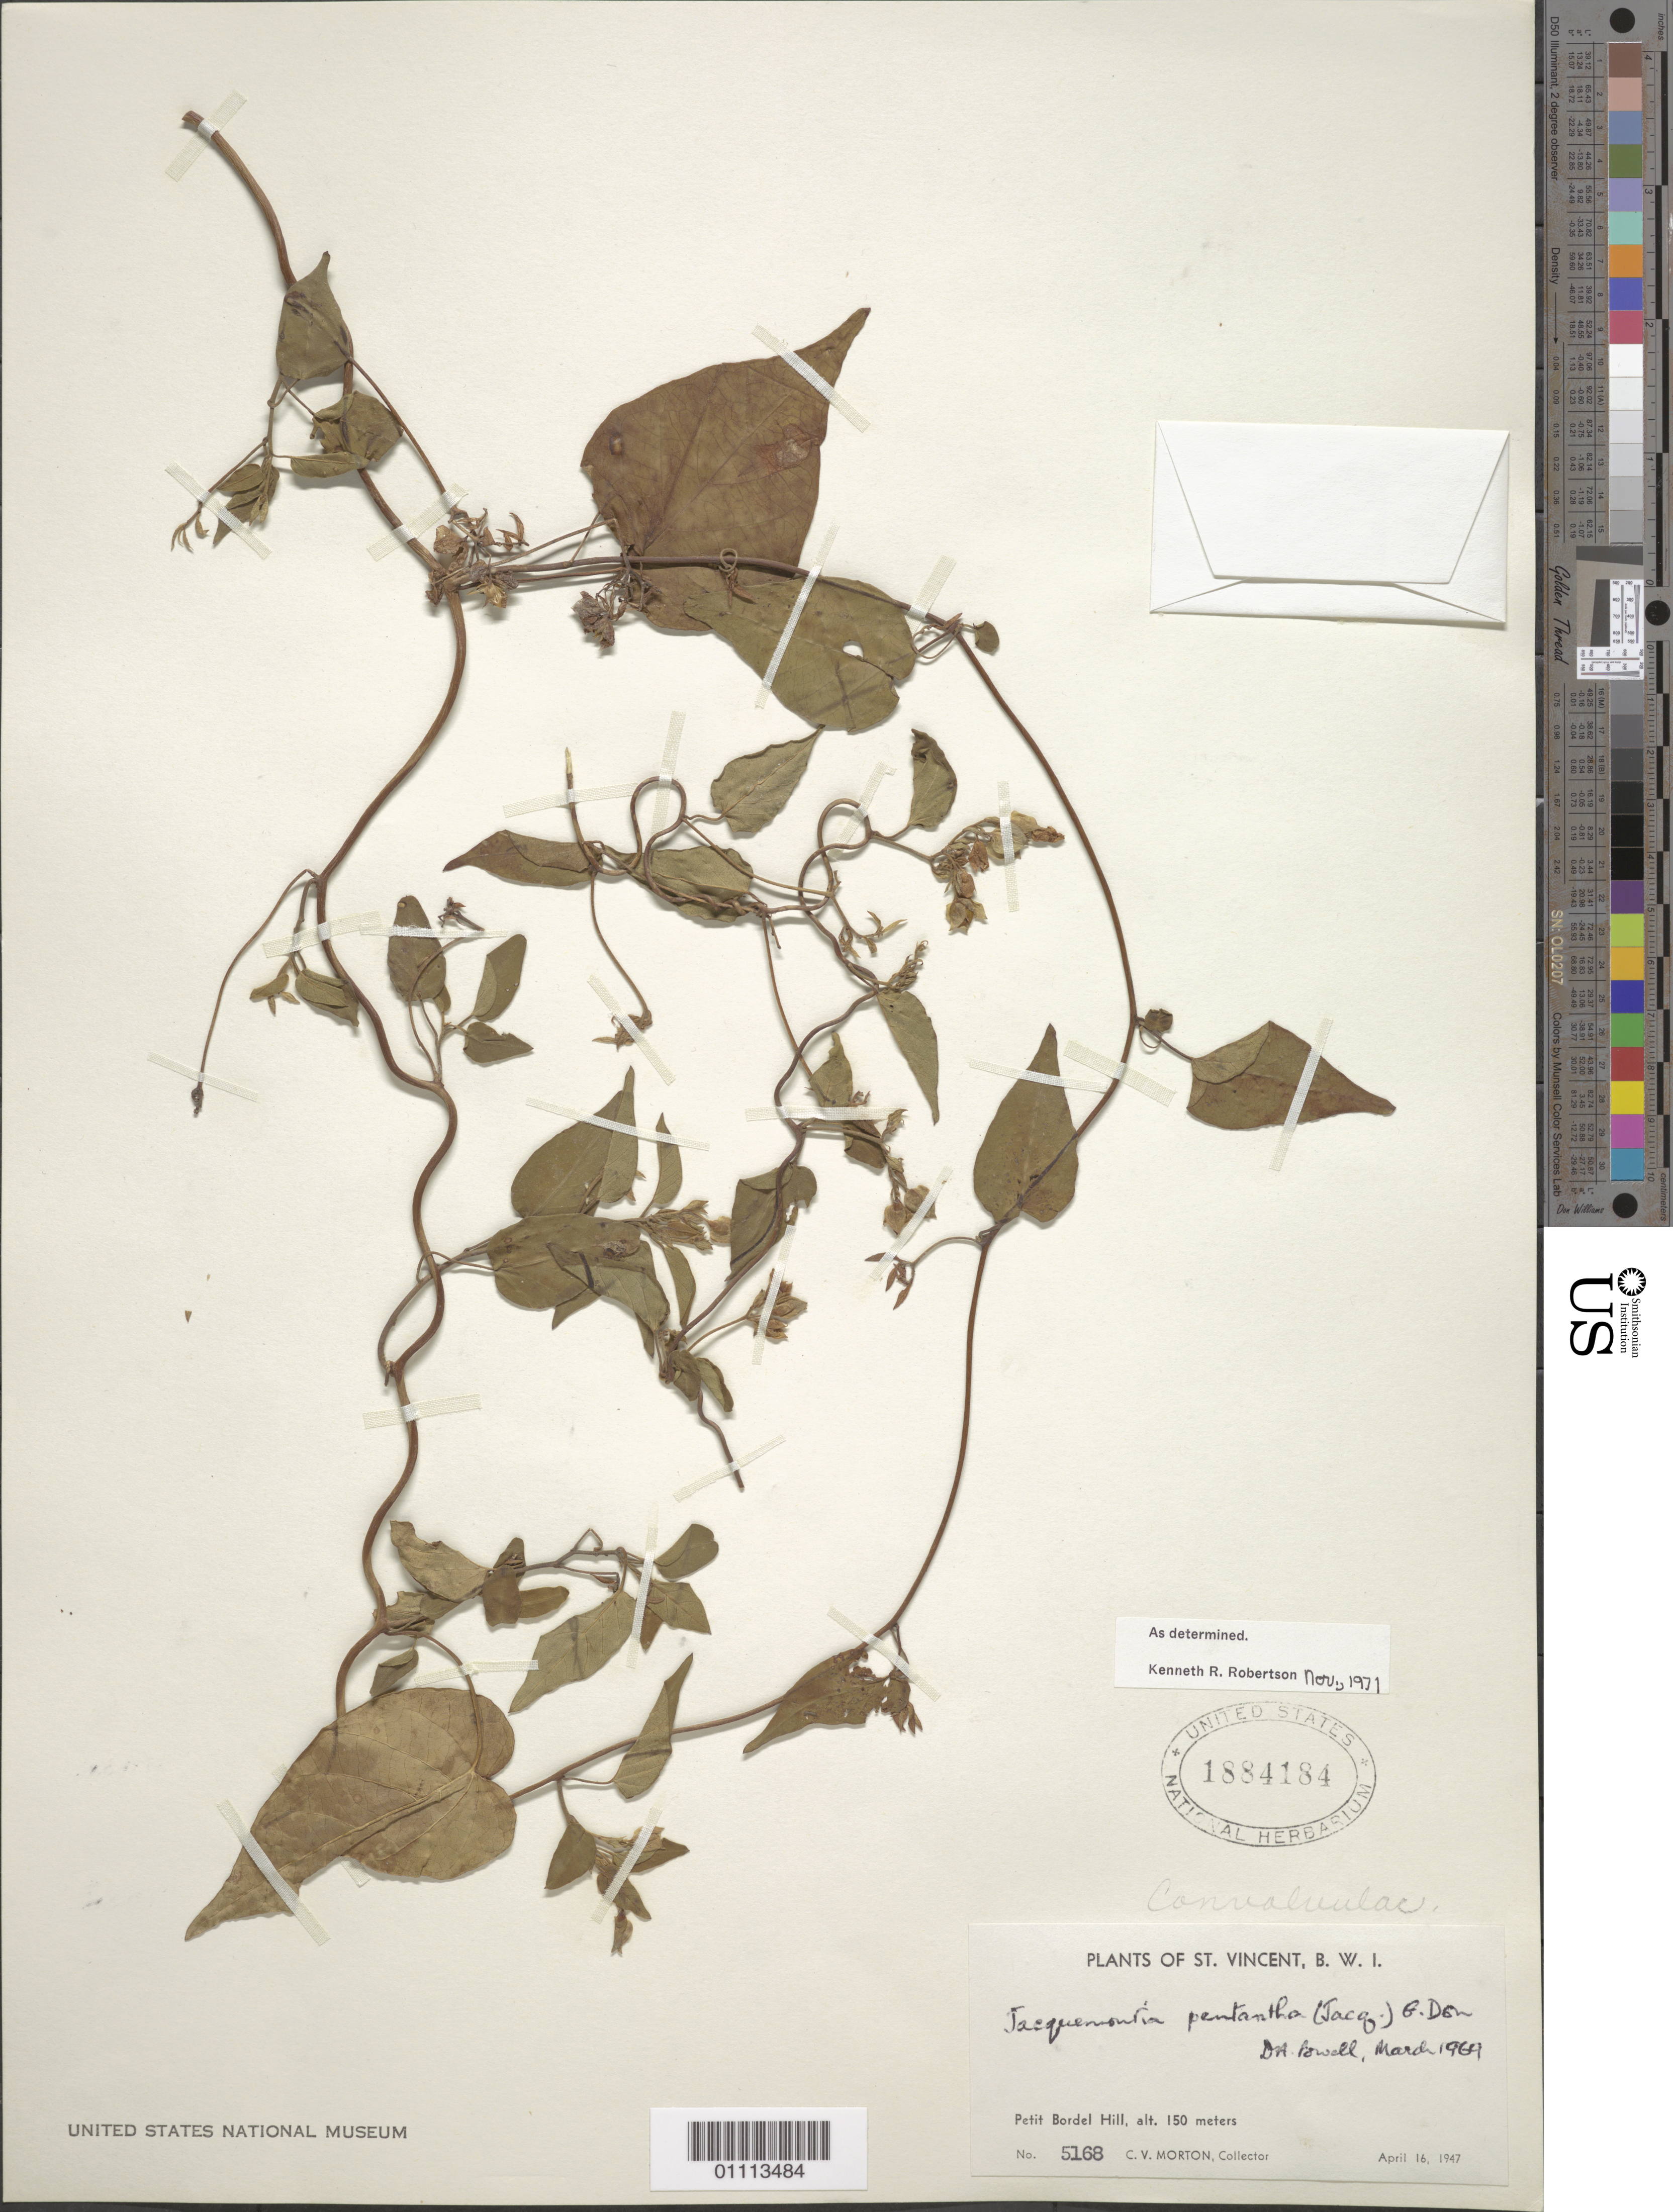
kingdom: Plantae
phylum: Tracheophyta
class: Magnoliopsida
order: Solanales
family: Convolvulaceae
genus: Jacquemontia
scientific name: Jacquemontia pentanthos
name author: (Jacq.) G. Don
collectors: C. V. Morton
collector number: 5168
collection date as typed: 16 Apr 1947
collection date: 1947-04-16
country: St. Vincent - Grenadines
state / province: Saint David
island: St. Vincent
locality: Petit Bordel Hill.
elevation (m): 150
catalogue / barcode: US 1884184